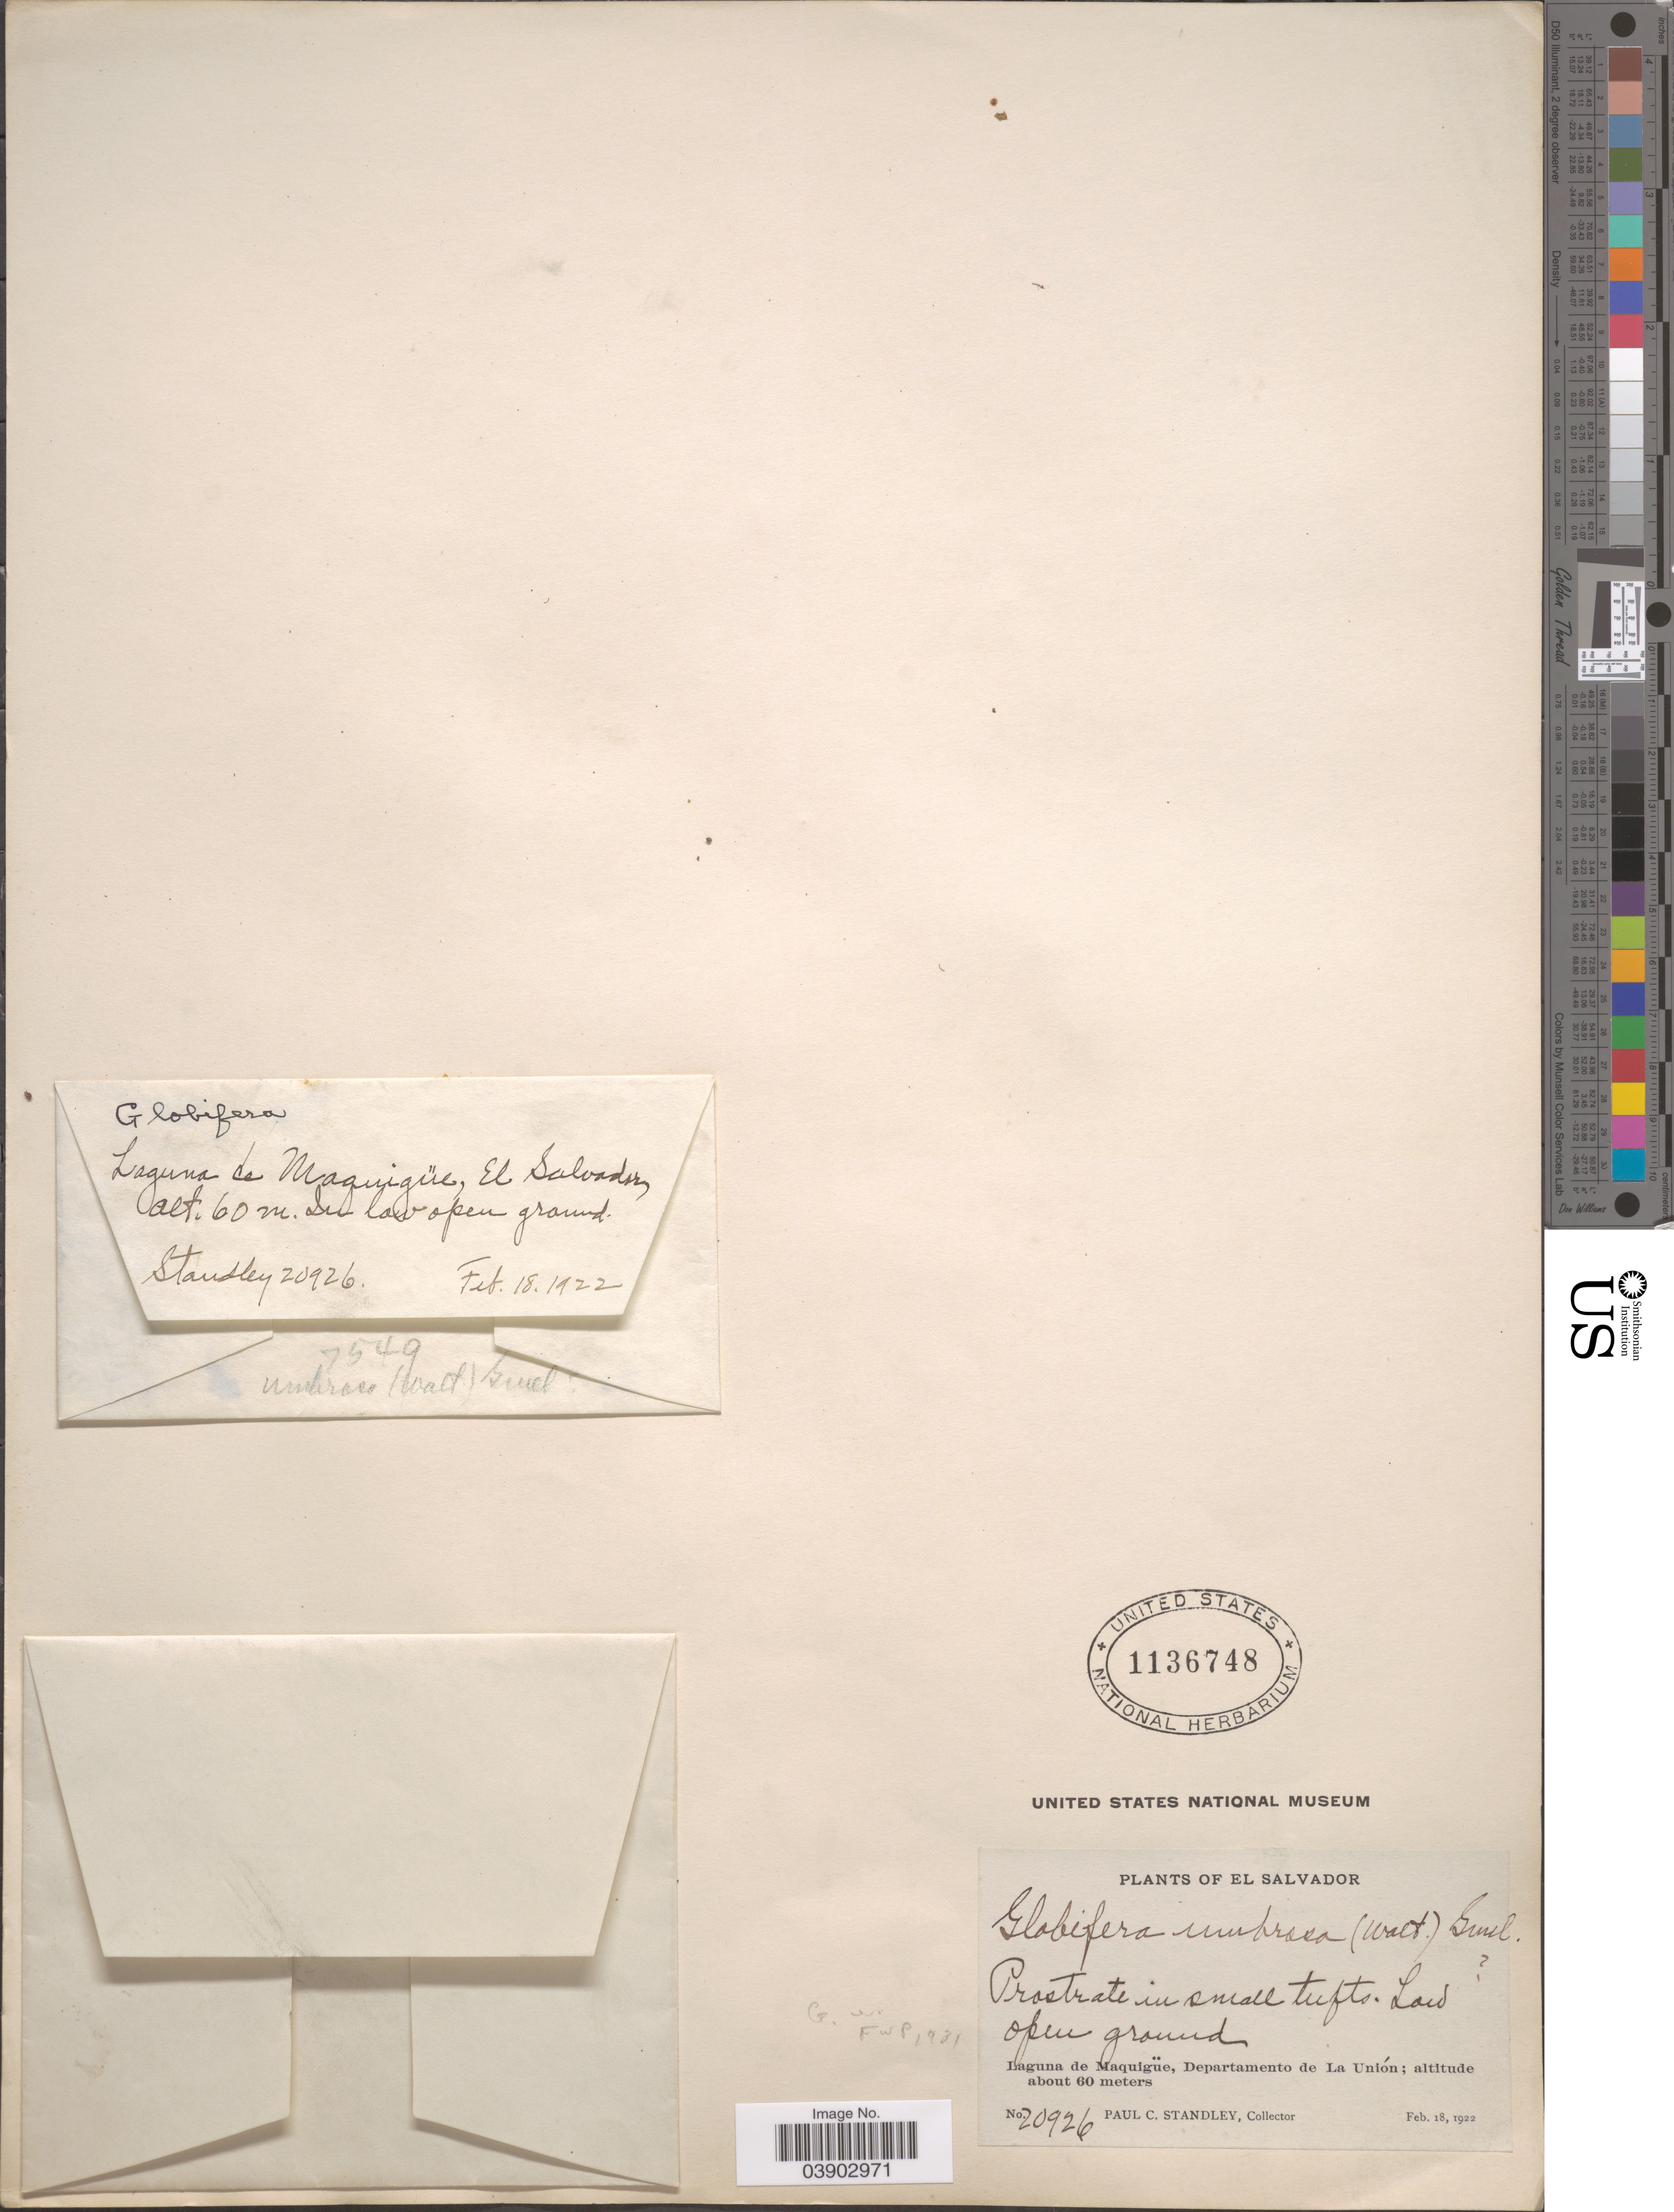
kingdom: Plantae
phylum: Tracheophyta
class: Magnoliopsida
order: Lamiales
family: Linderniaceae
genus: Micranthemum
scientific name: Micranthemum orbiculatum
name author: Michx.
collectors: P. C. Standley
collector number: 20926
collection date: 1922-02-18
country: El Salvador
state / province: La Union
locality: Laguna de Maquigüe, Departamento de La Unión.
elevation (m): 60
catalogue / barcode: US 1136748